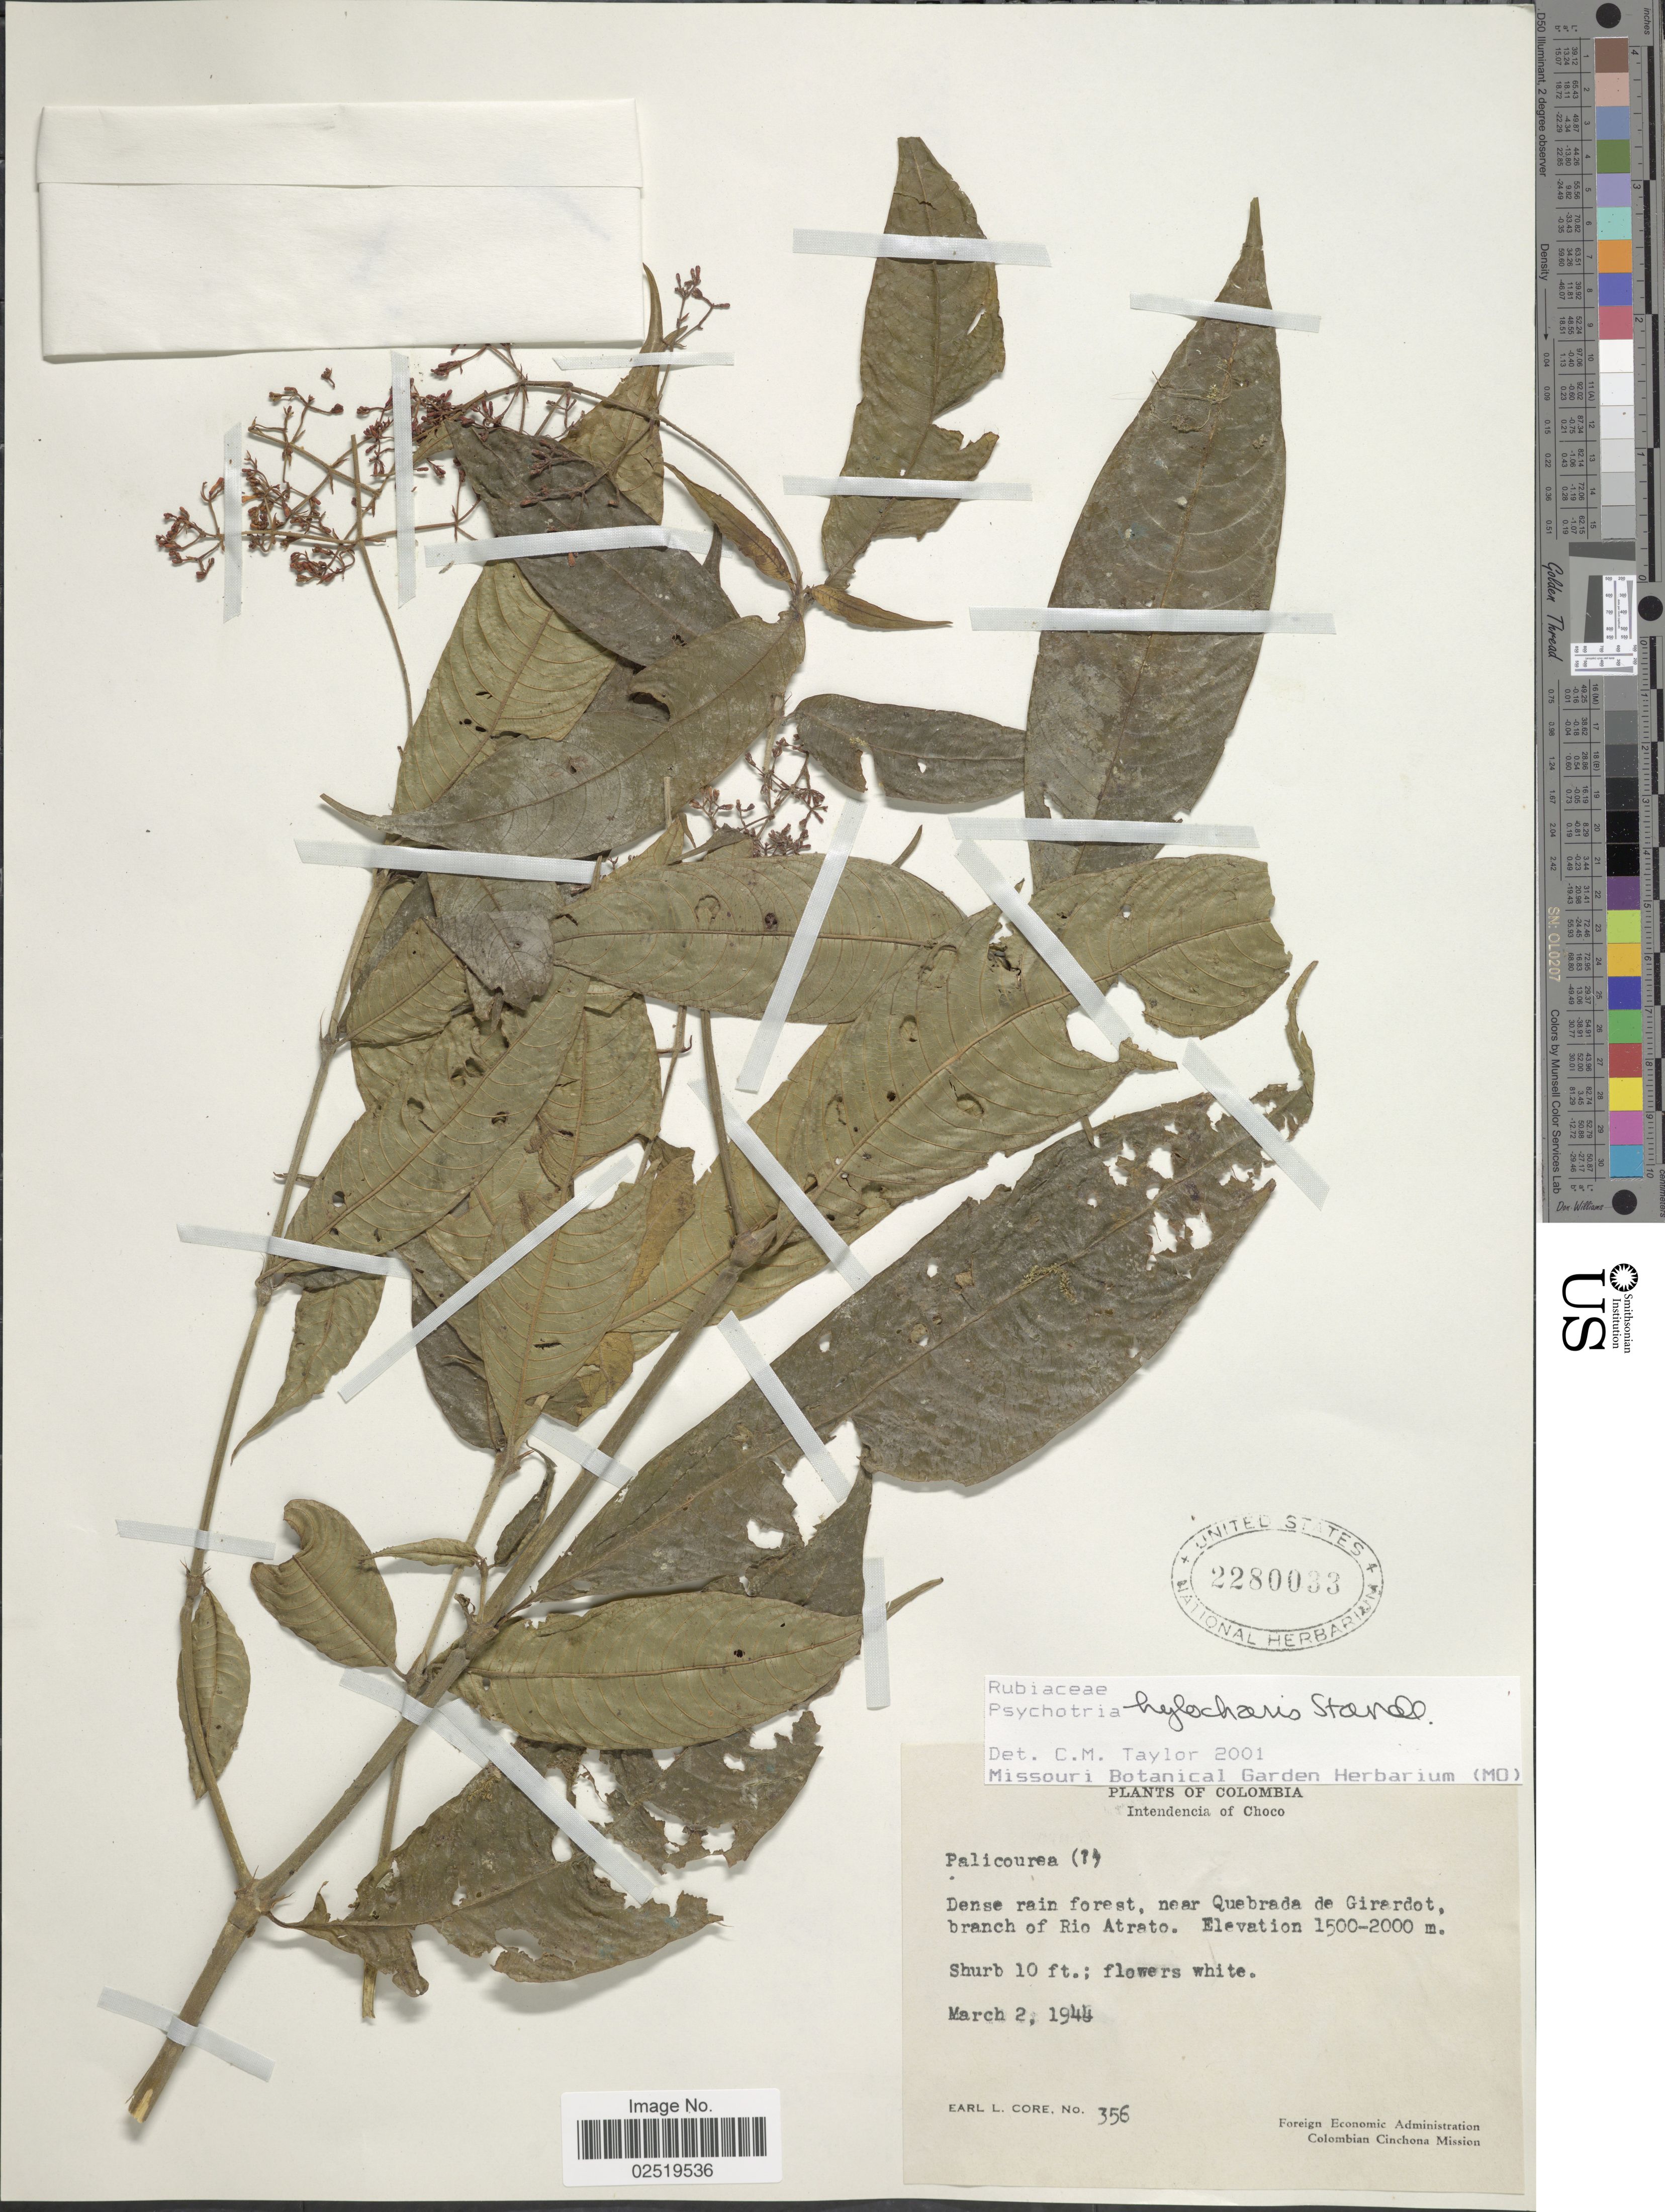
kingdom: Plantae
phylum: Tracheophyta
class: Magnoliopsida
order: Gentianales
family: Rubiaceae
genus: Psychotria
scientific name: Psychotria hylocharis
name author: Standl.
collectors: E. L. Core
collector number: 356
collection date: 1944-03-02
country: Colombia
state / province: Chocó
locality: Intendencia del Choco, Dense rain forest, near Quebrada de Girardot, branch of Rio Atrato.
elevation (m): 1500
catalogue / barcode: US 2280033